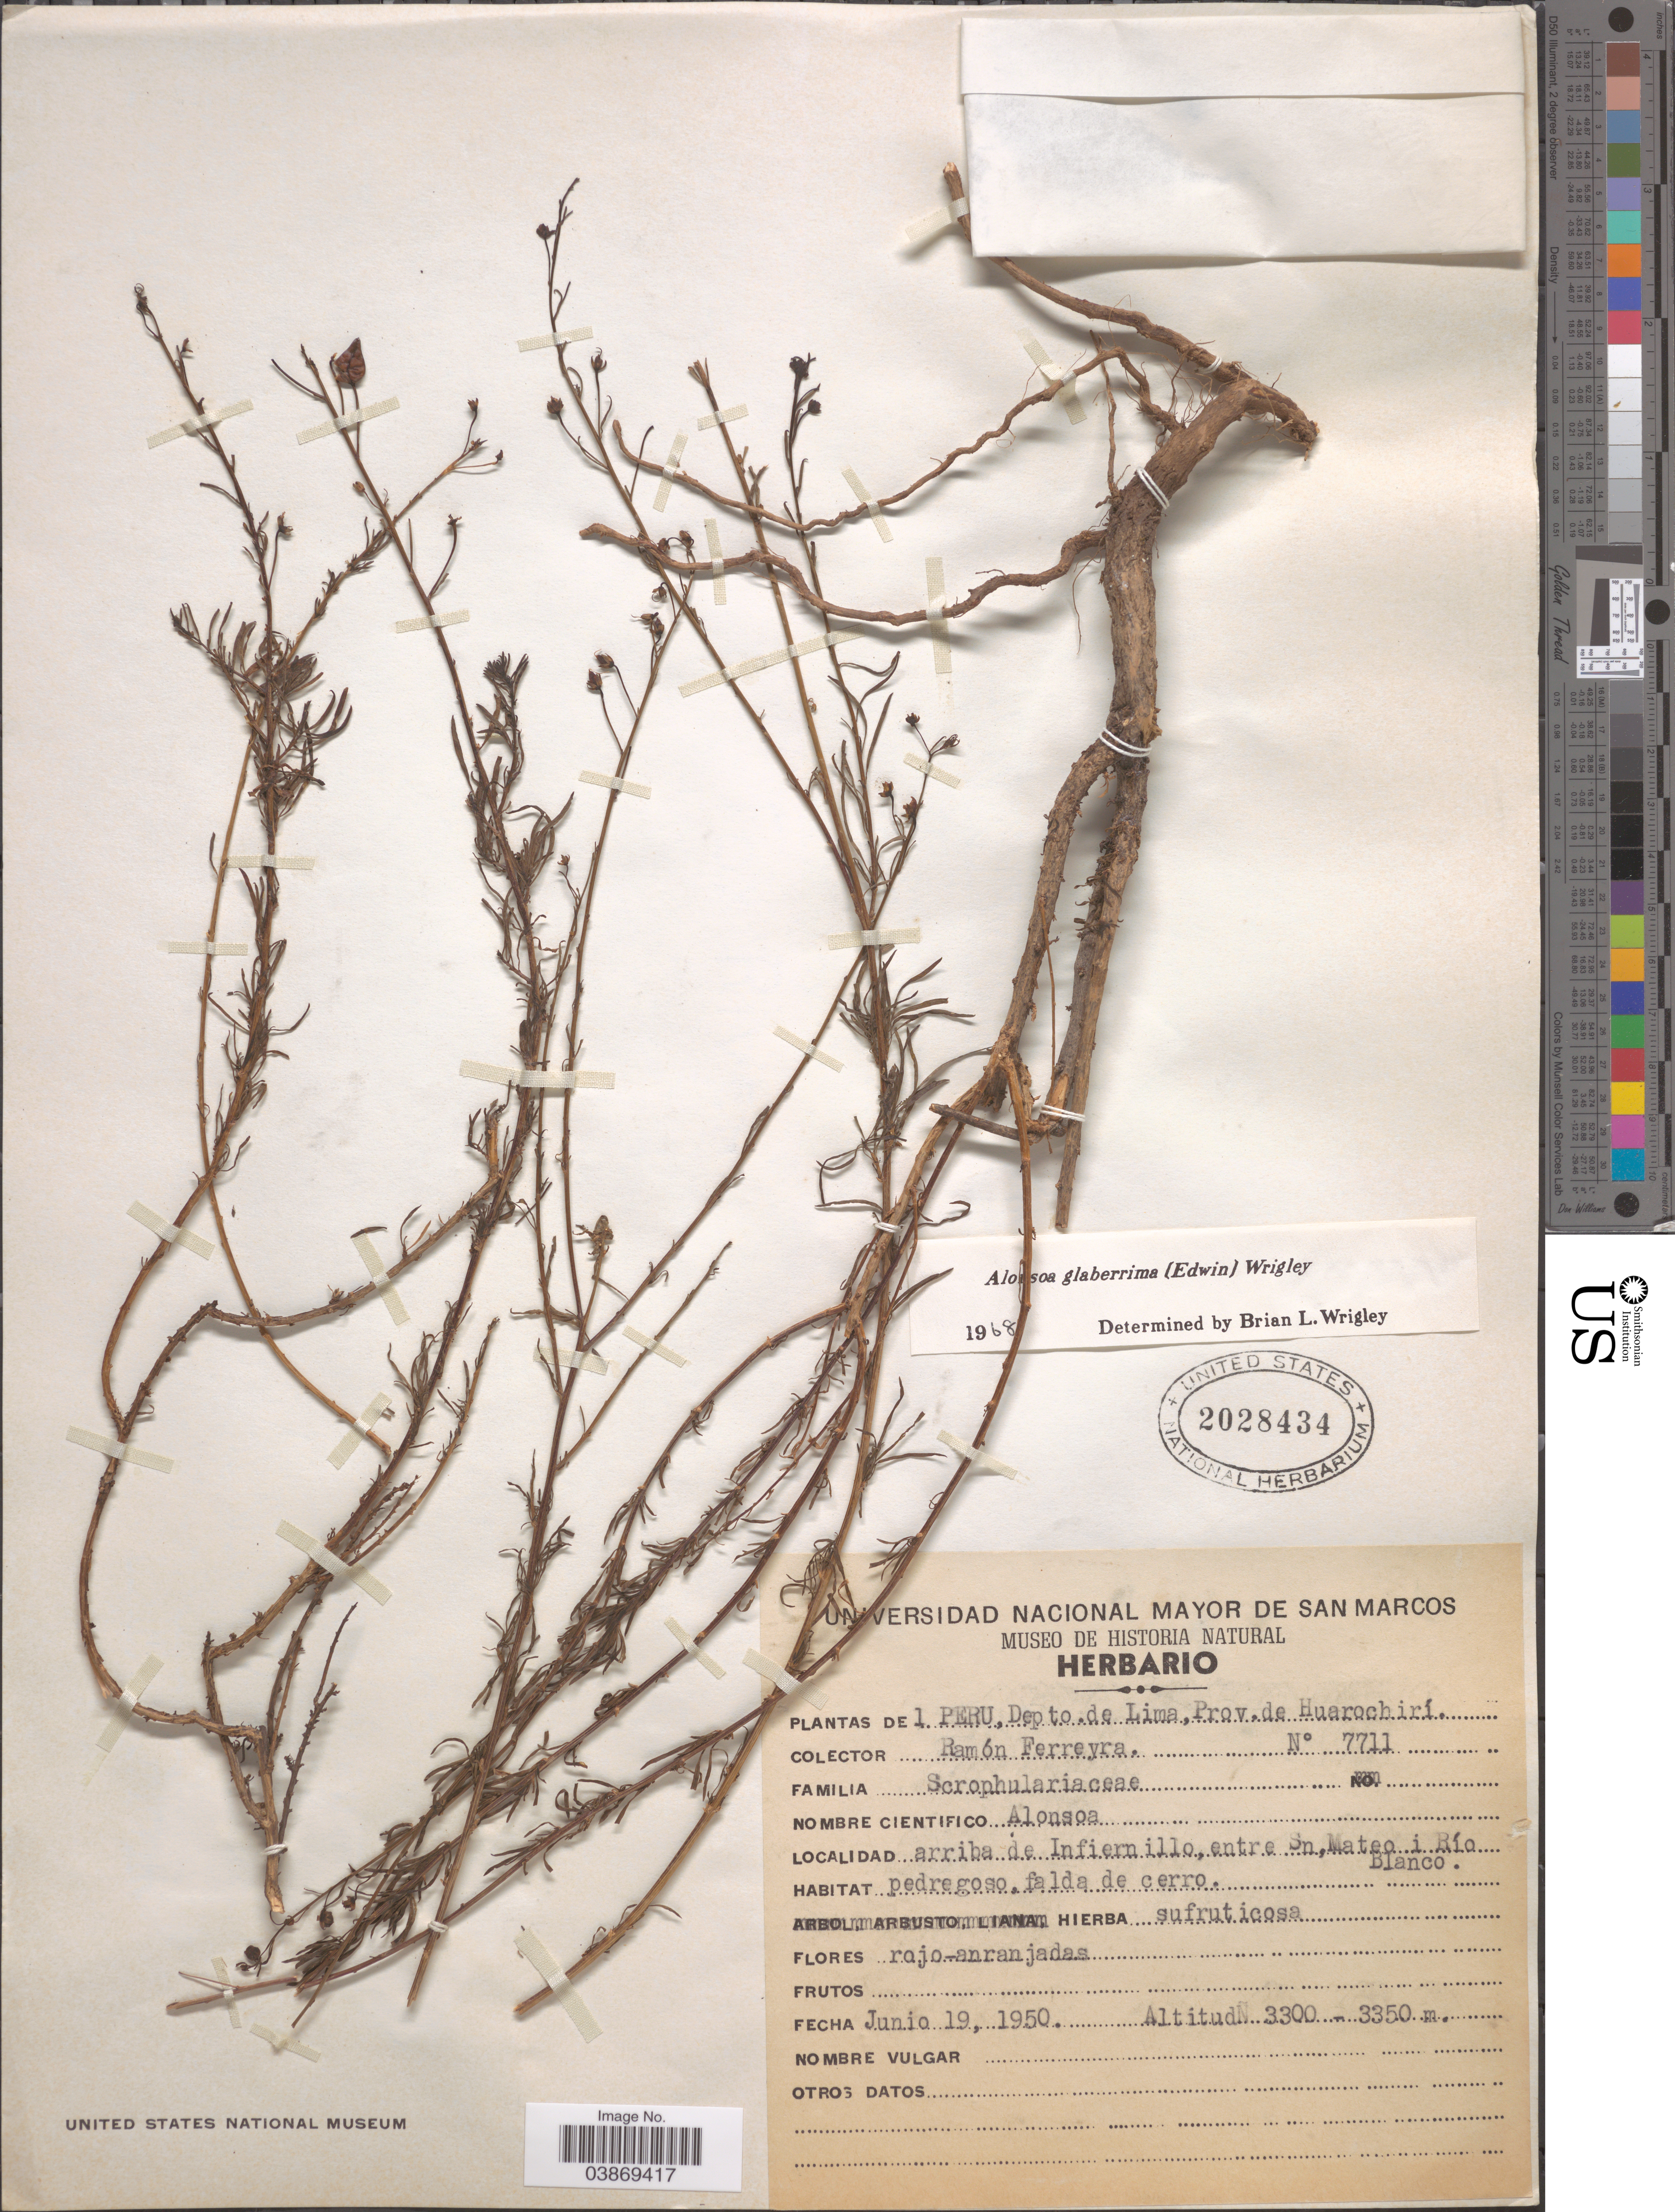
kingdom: Plantae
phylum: Tracheophyta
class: Magnoliopsida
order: Lamiales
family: Scrophulariaceae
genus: Alonsoa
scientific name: Alonsoa linearis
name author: (Jacq.) Ruiz & Pav.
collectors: R. A. Ferreyra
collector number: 7711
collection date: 1950-06-19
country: Peru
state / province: Lima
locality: Depto. de Lima, Prov. de Huarochirí. Arriba de Infiernillo, entre Sn, Mateo i Río Blanco.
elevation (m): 3300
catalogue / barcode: US 2028434